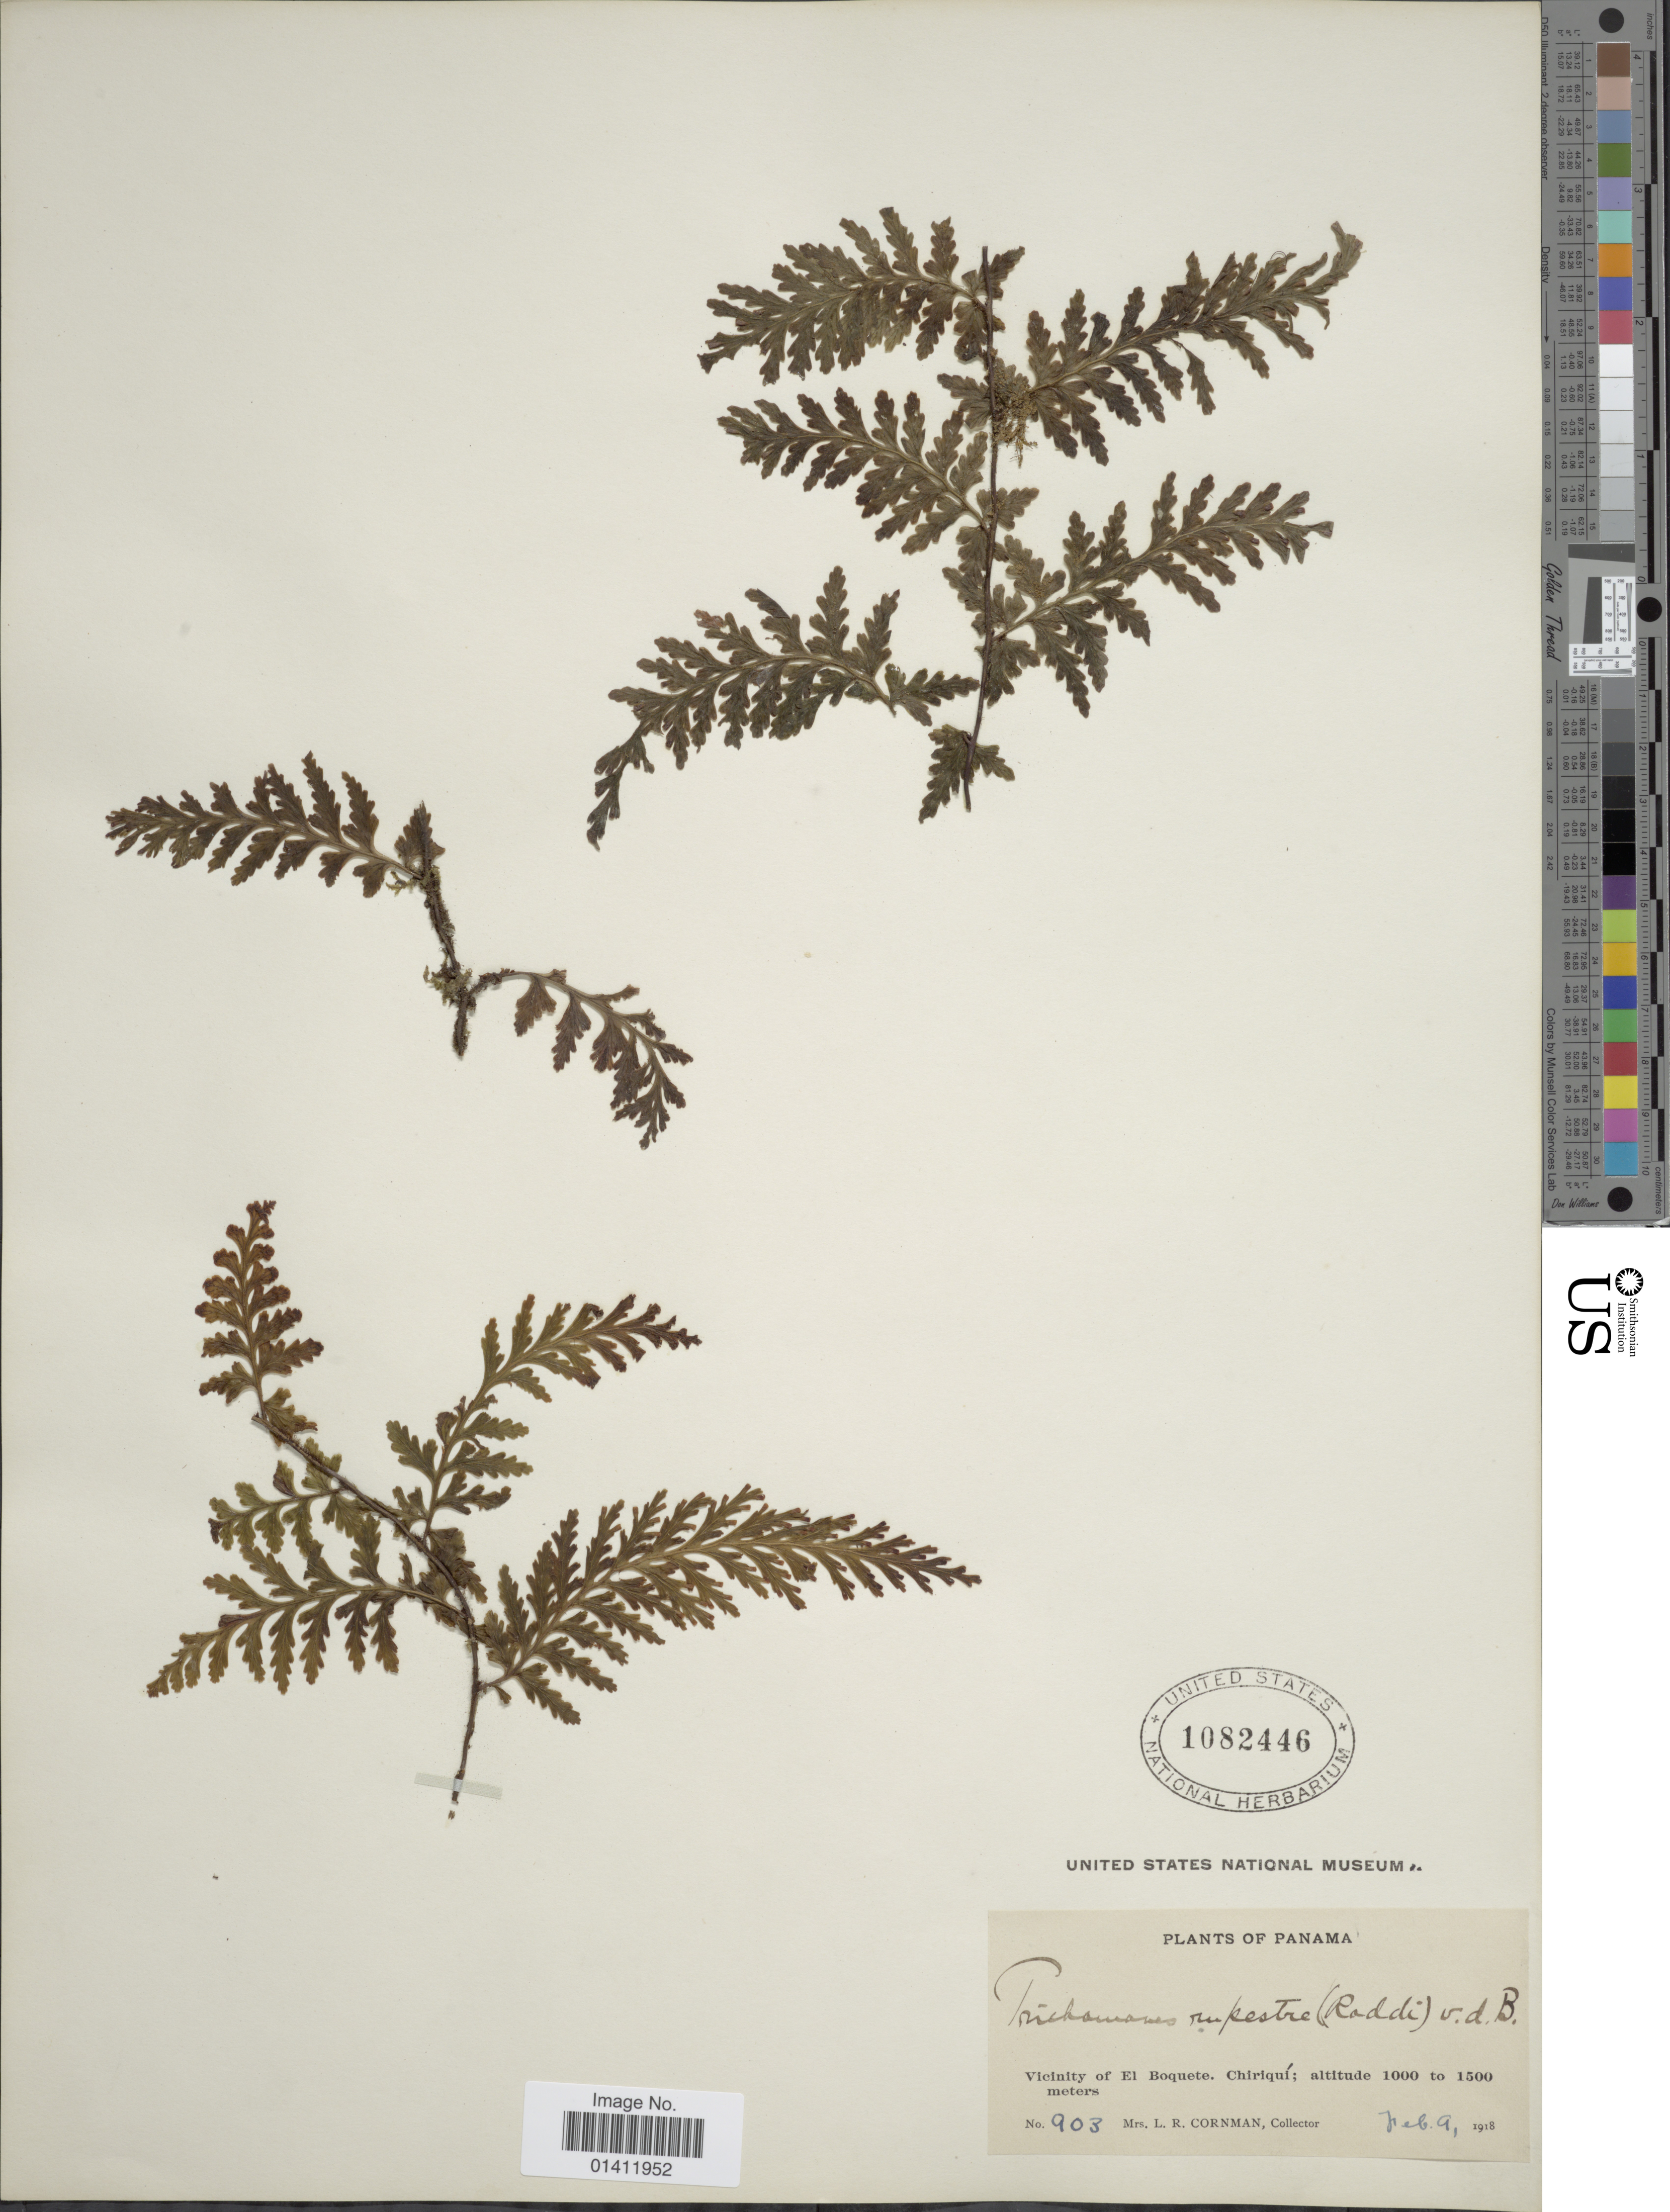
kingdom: Plantae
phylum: Tracheophyta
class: Polypodiopsida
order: Hymenophyllales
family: Hymenophyllaceae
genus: Vandenboschia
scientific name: Vandenboschia rupestris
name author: (Raddi) Ebihara & K. Iwats.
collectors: L. Cornman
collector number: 903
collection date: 1918-02-09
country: Panama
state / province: Chiriqui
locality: Vicinity of El Boquete.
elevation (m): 1000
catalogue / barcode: US 1082446